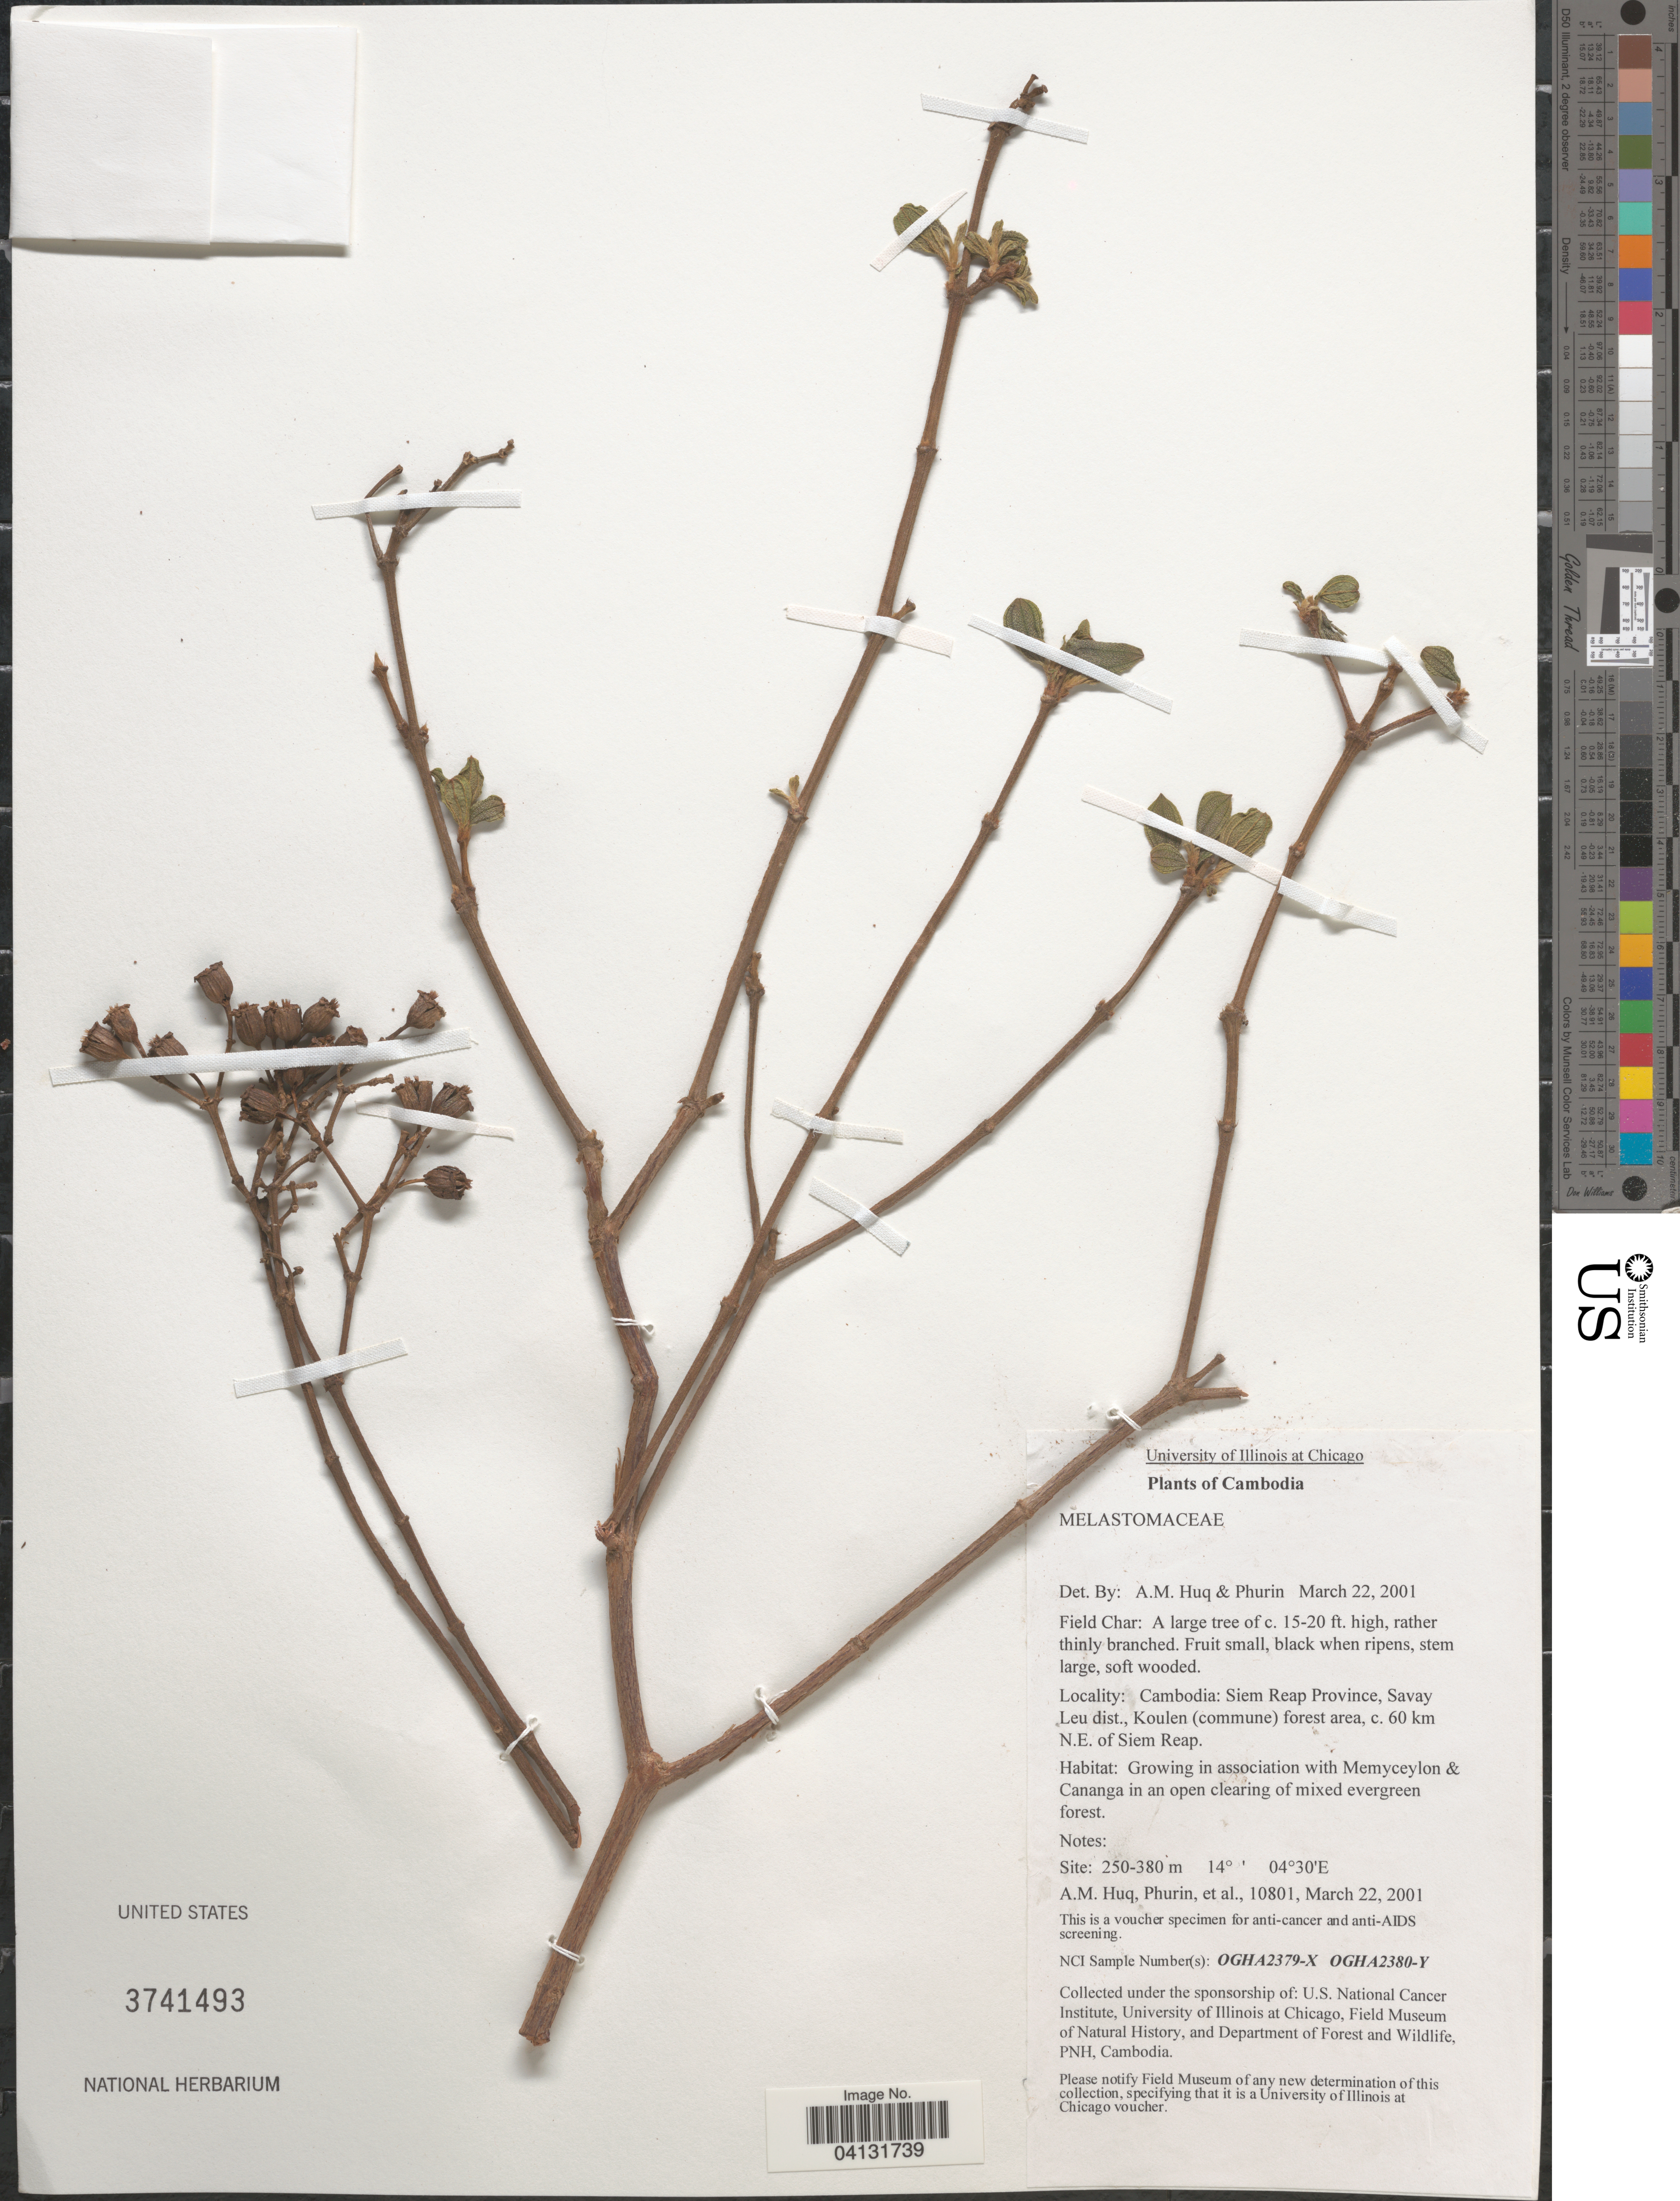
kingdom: Plantae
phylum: Tracheophyta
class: Magnoliopsida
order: Myrtales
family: Melastomataceae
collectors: A. M. Huq, -. Phurin & et al.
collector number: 10801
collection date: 2001-03-22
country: Cambodia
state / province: Siĕm Réab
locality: Siem Reap Province, Savay Leu dist., Koulen (commune) forest area, c. 60 km N.E. of Siem Reap.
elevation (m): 250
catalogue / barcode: US 3741493